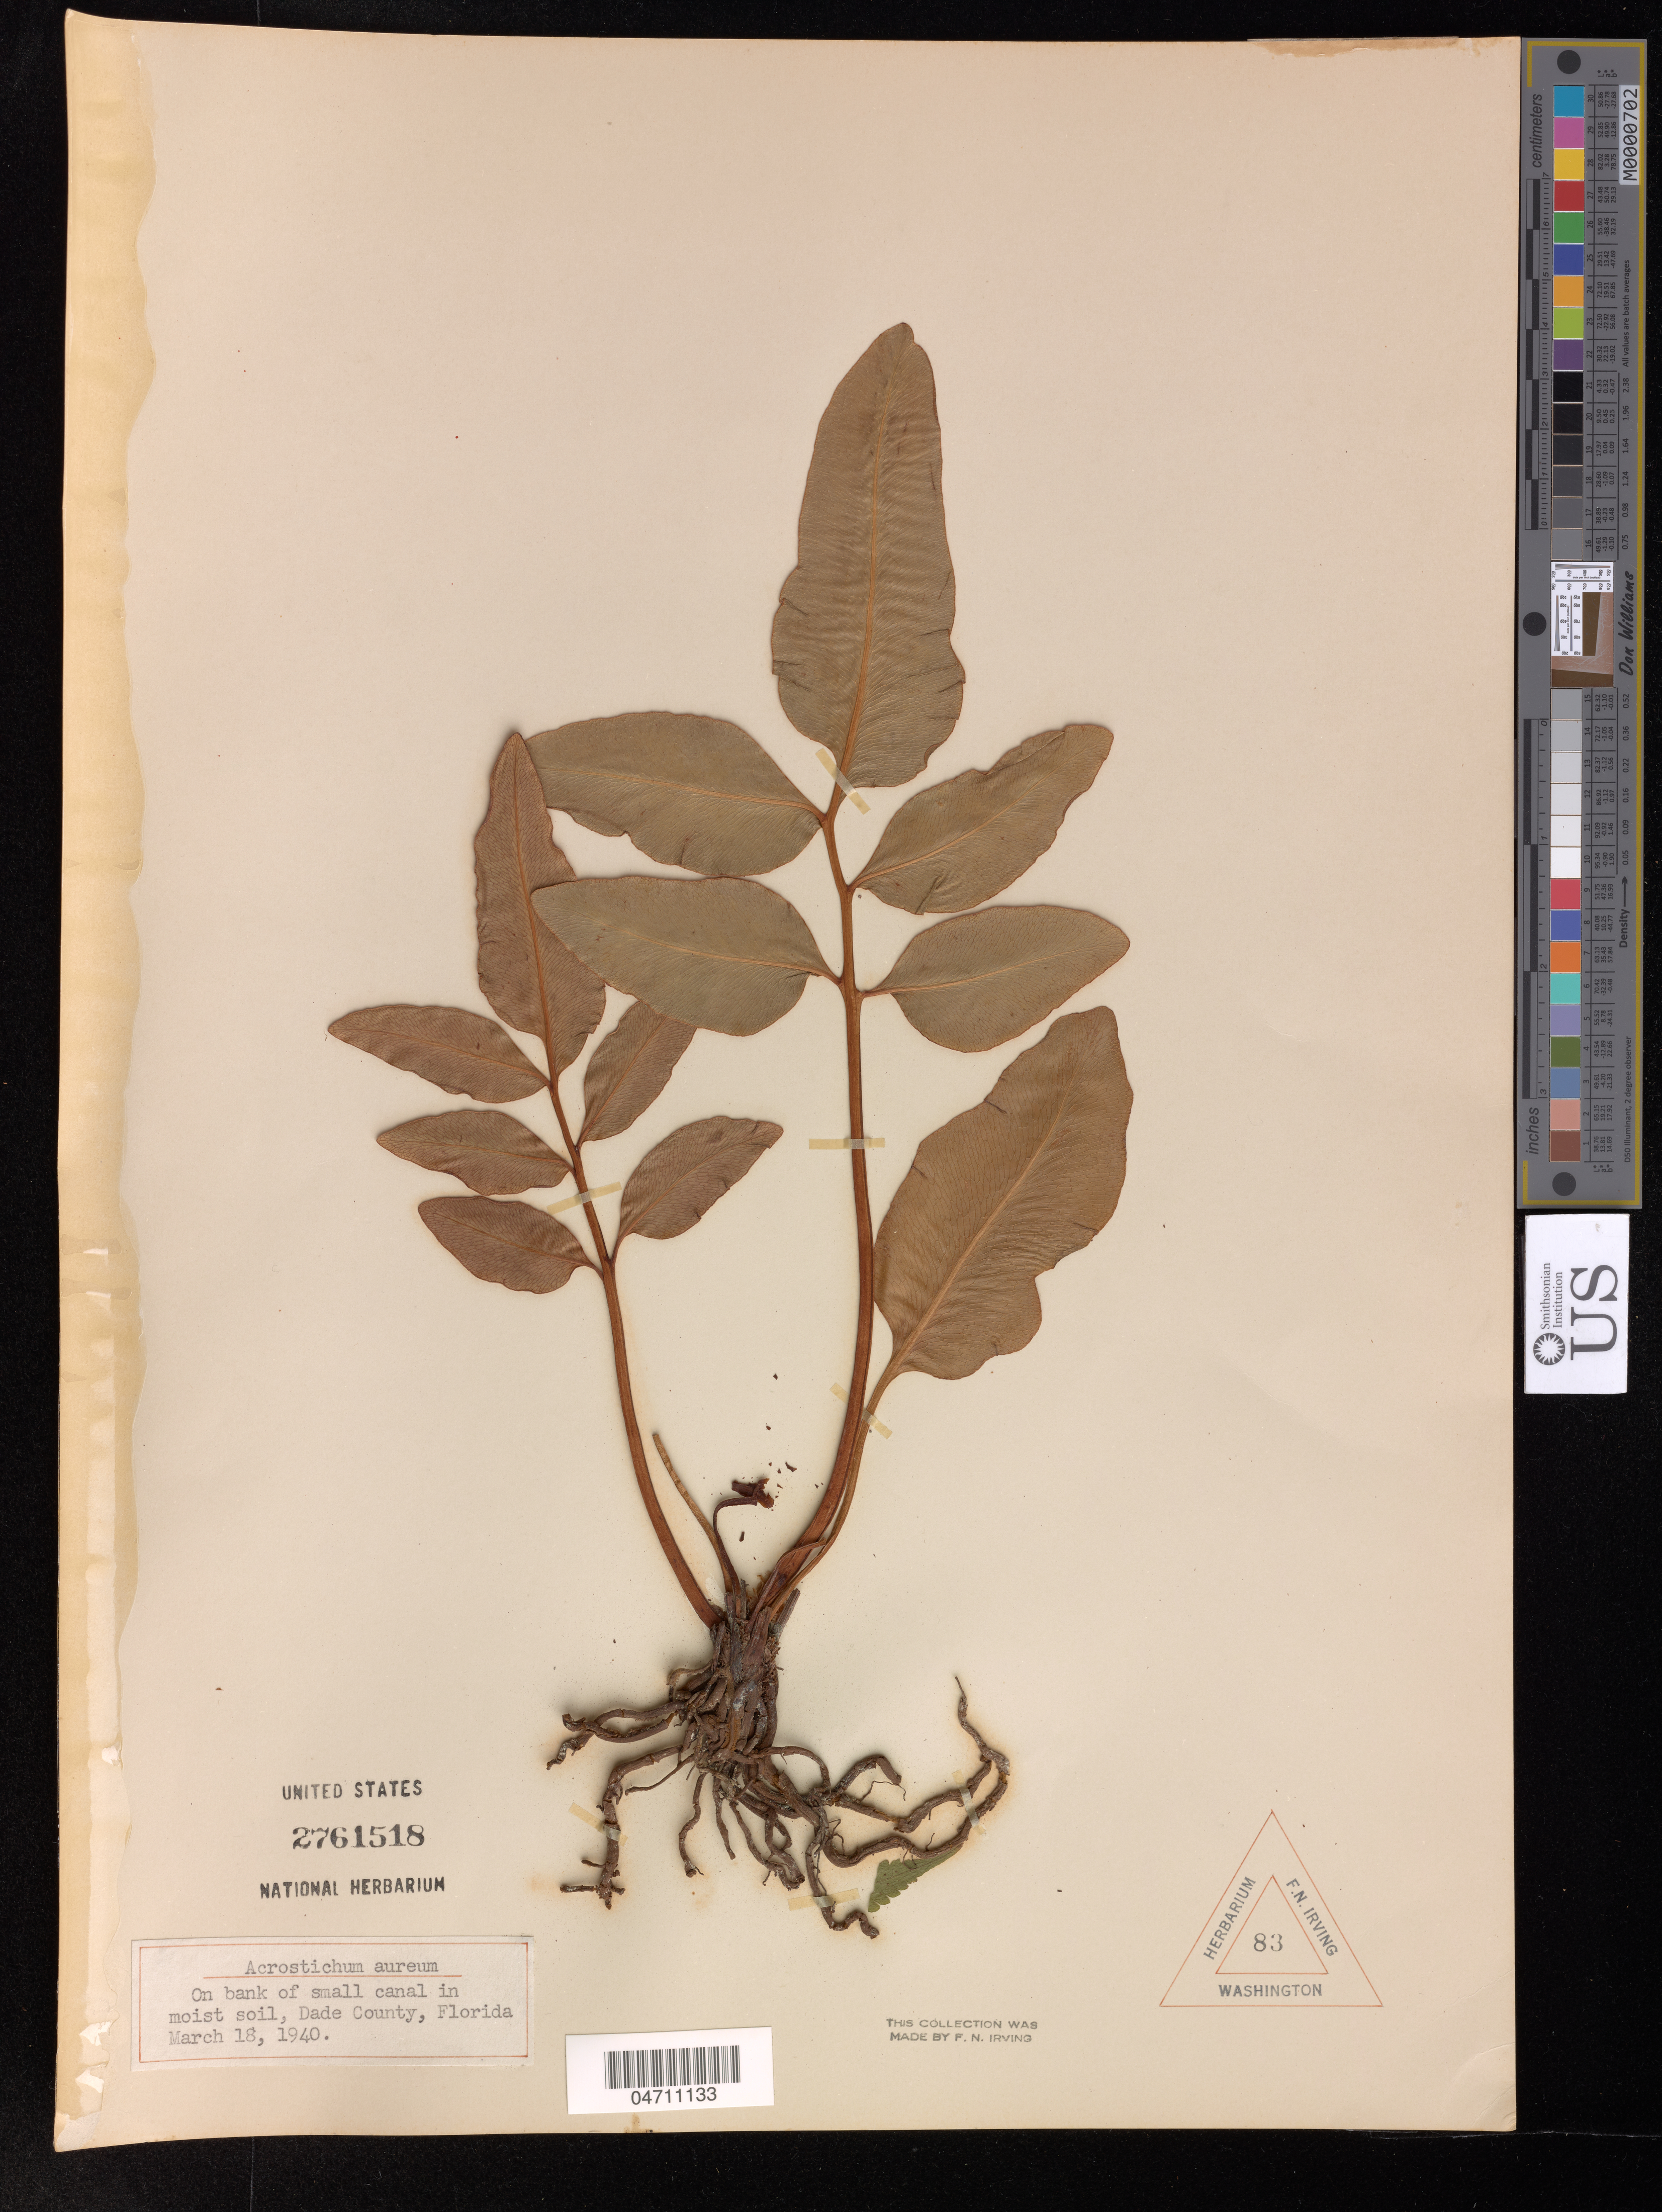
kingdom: Plantae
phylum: Tracheophyta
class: Polypodiopsida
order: Polypodiales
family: Pteridaceae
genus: Acrostichum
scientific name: Acrostichum aureum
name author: L.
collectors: F. Irving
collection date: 1940-03-18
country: United States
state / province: Florida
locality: Dade County.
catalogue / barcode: US 2761518